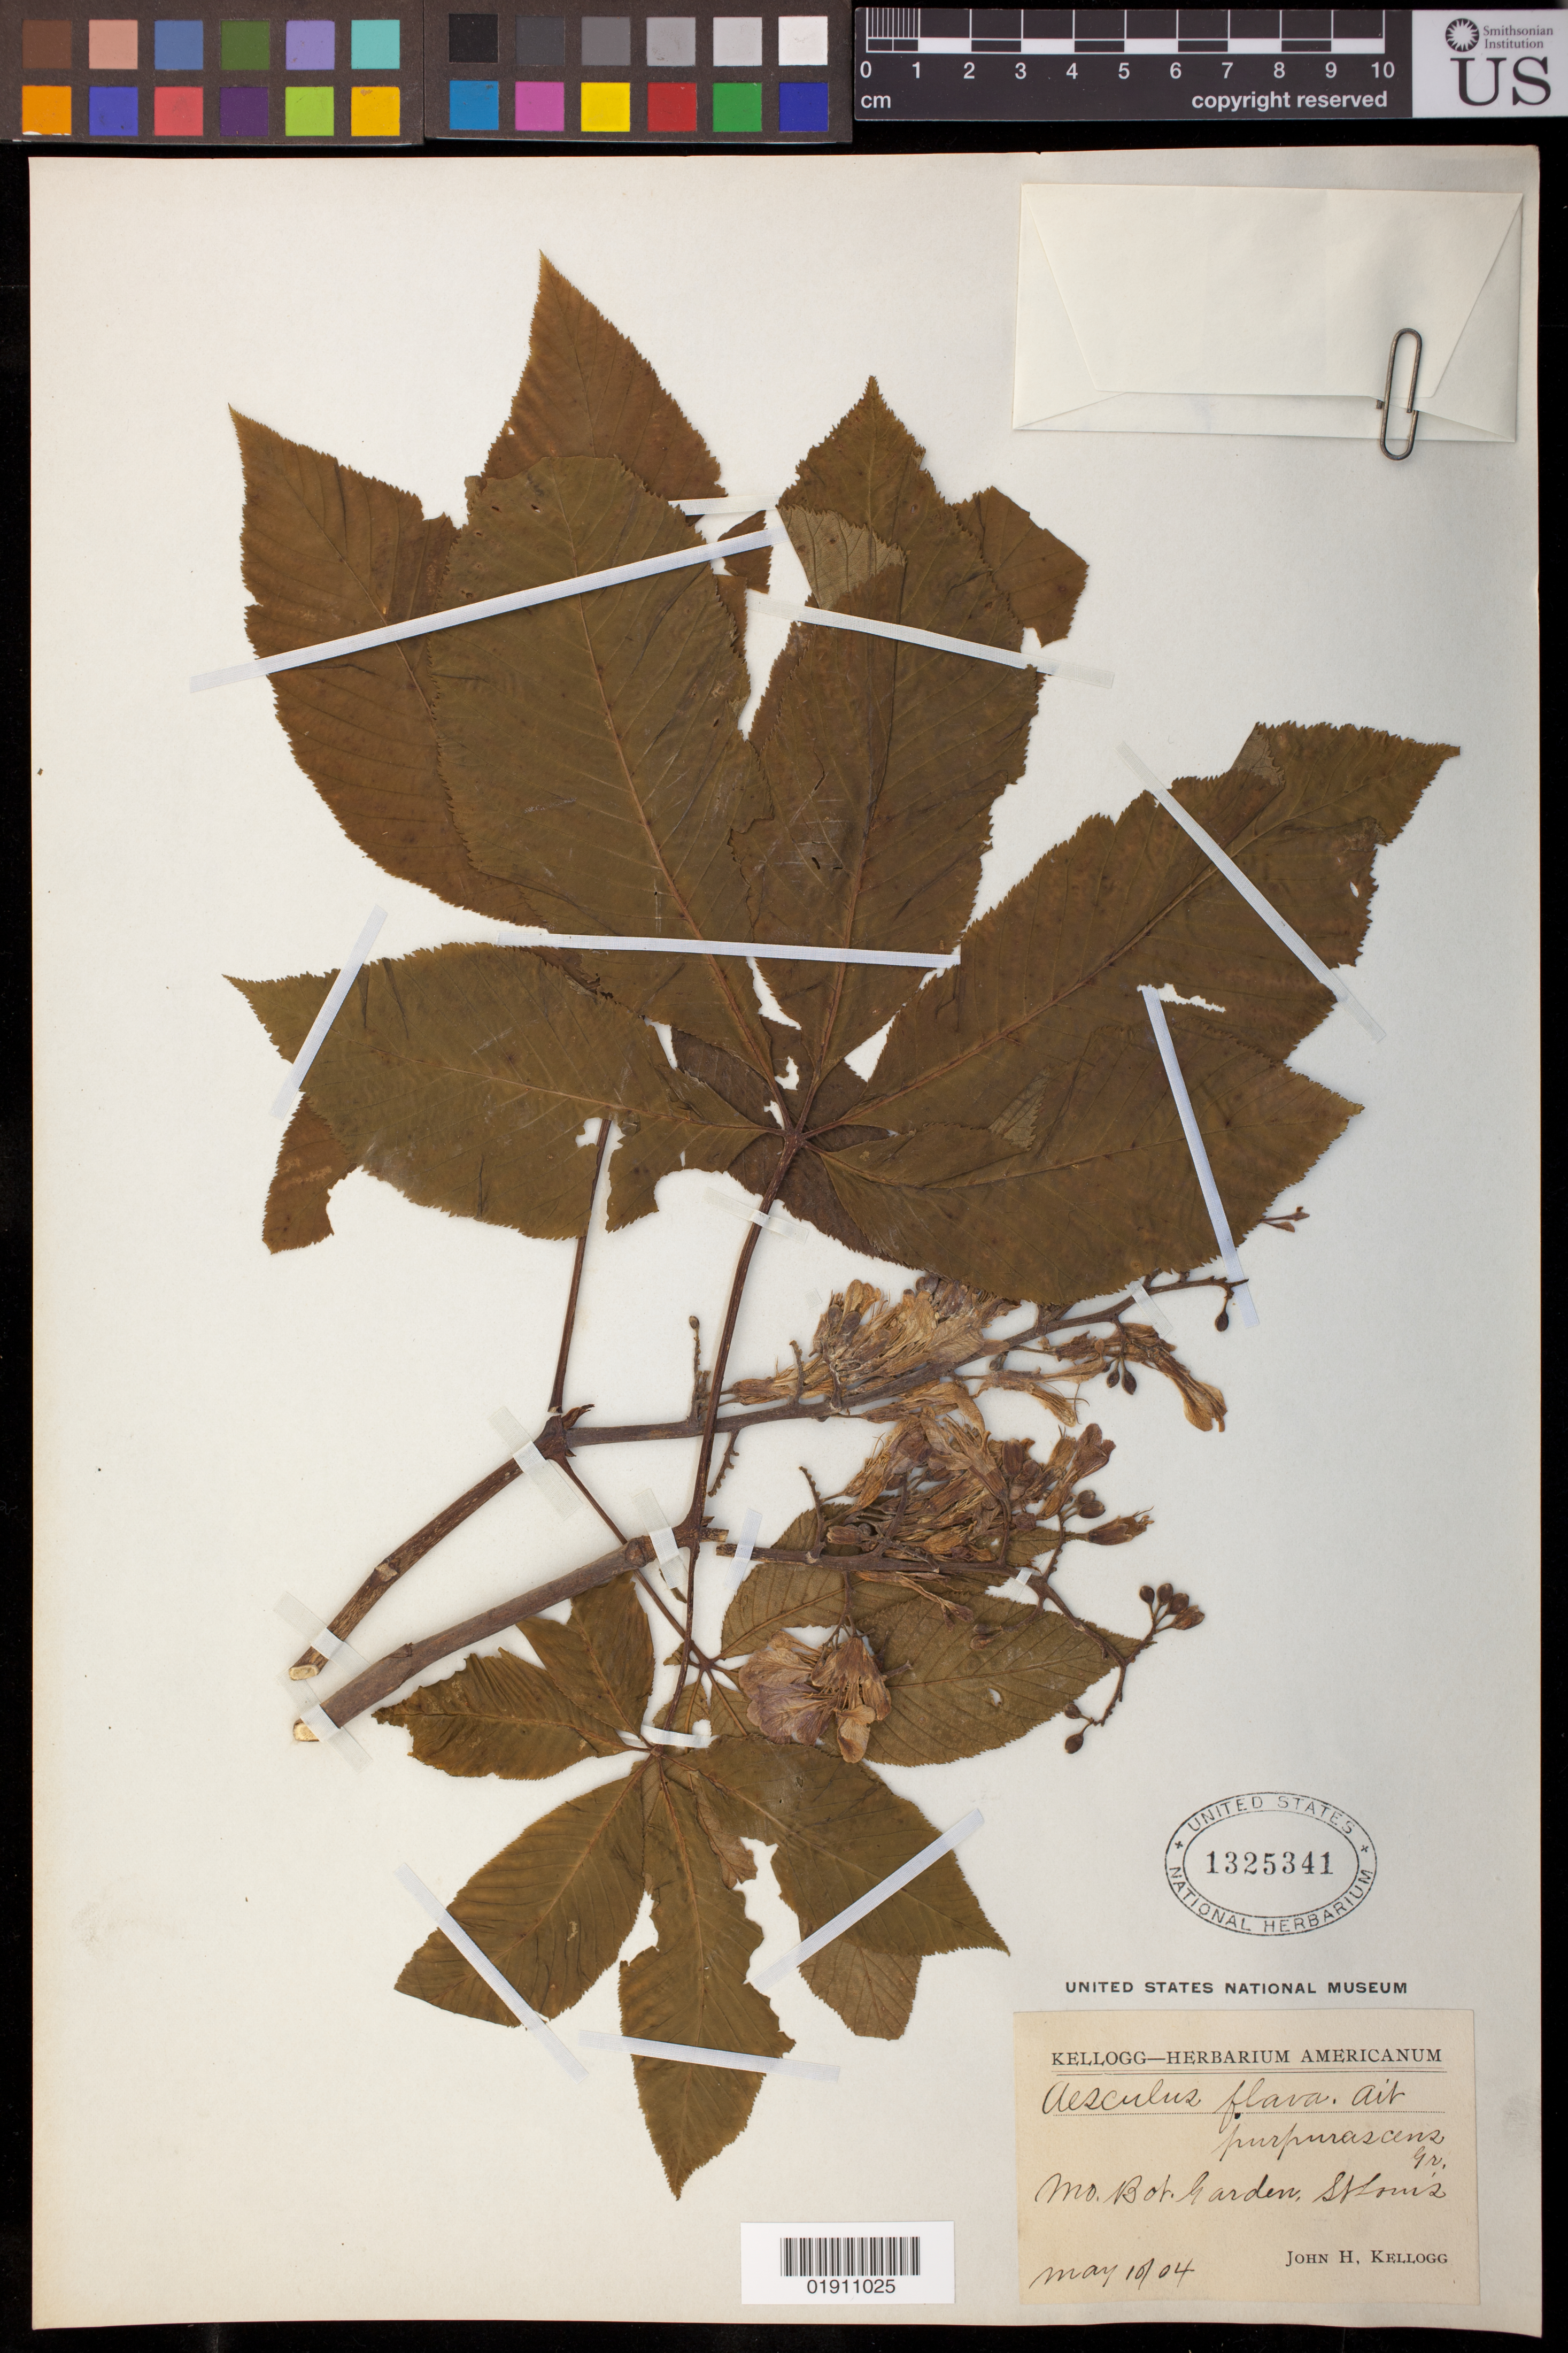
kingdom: Plantae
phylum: Tracheophyta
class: Magnoliopsida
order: Sapindales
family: Sapindaceae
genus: Aesculus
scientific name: Aesculus octandra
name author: Marshall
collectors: J. H. Kellogg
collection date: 1904-05-10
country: United States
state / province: Missouri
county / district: St. Louis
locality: Mo. Bot. Garden, St Louis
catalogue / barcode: US 1325341